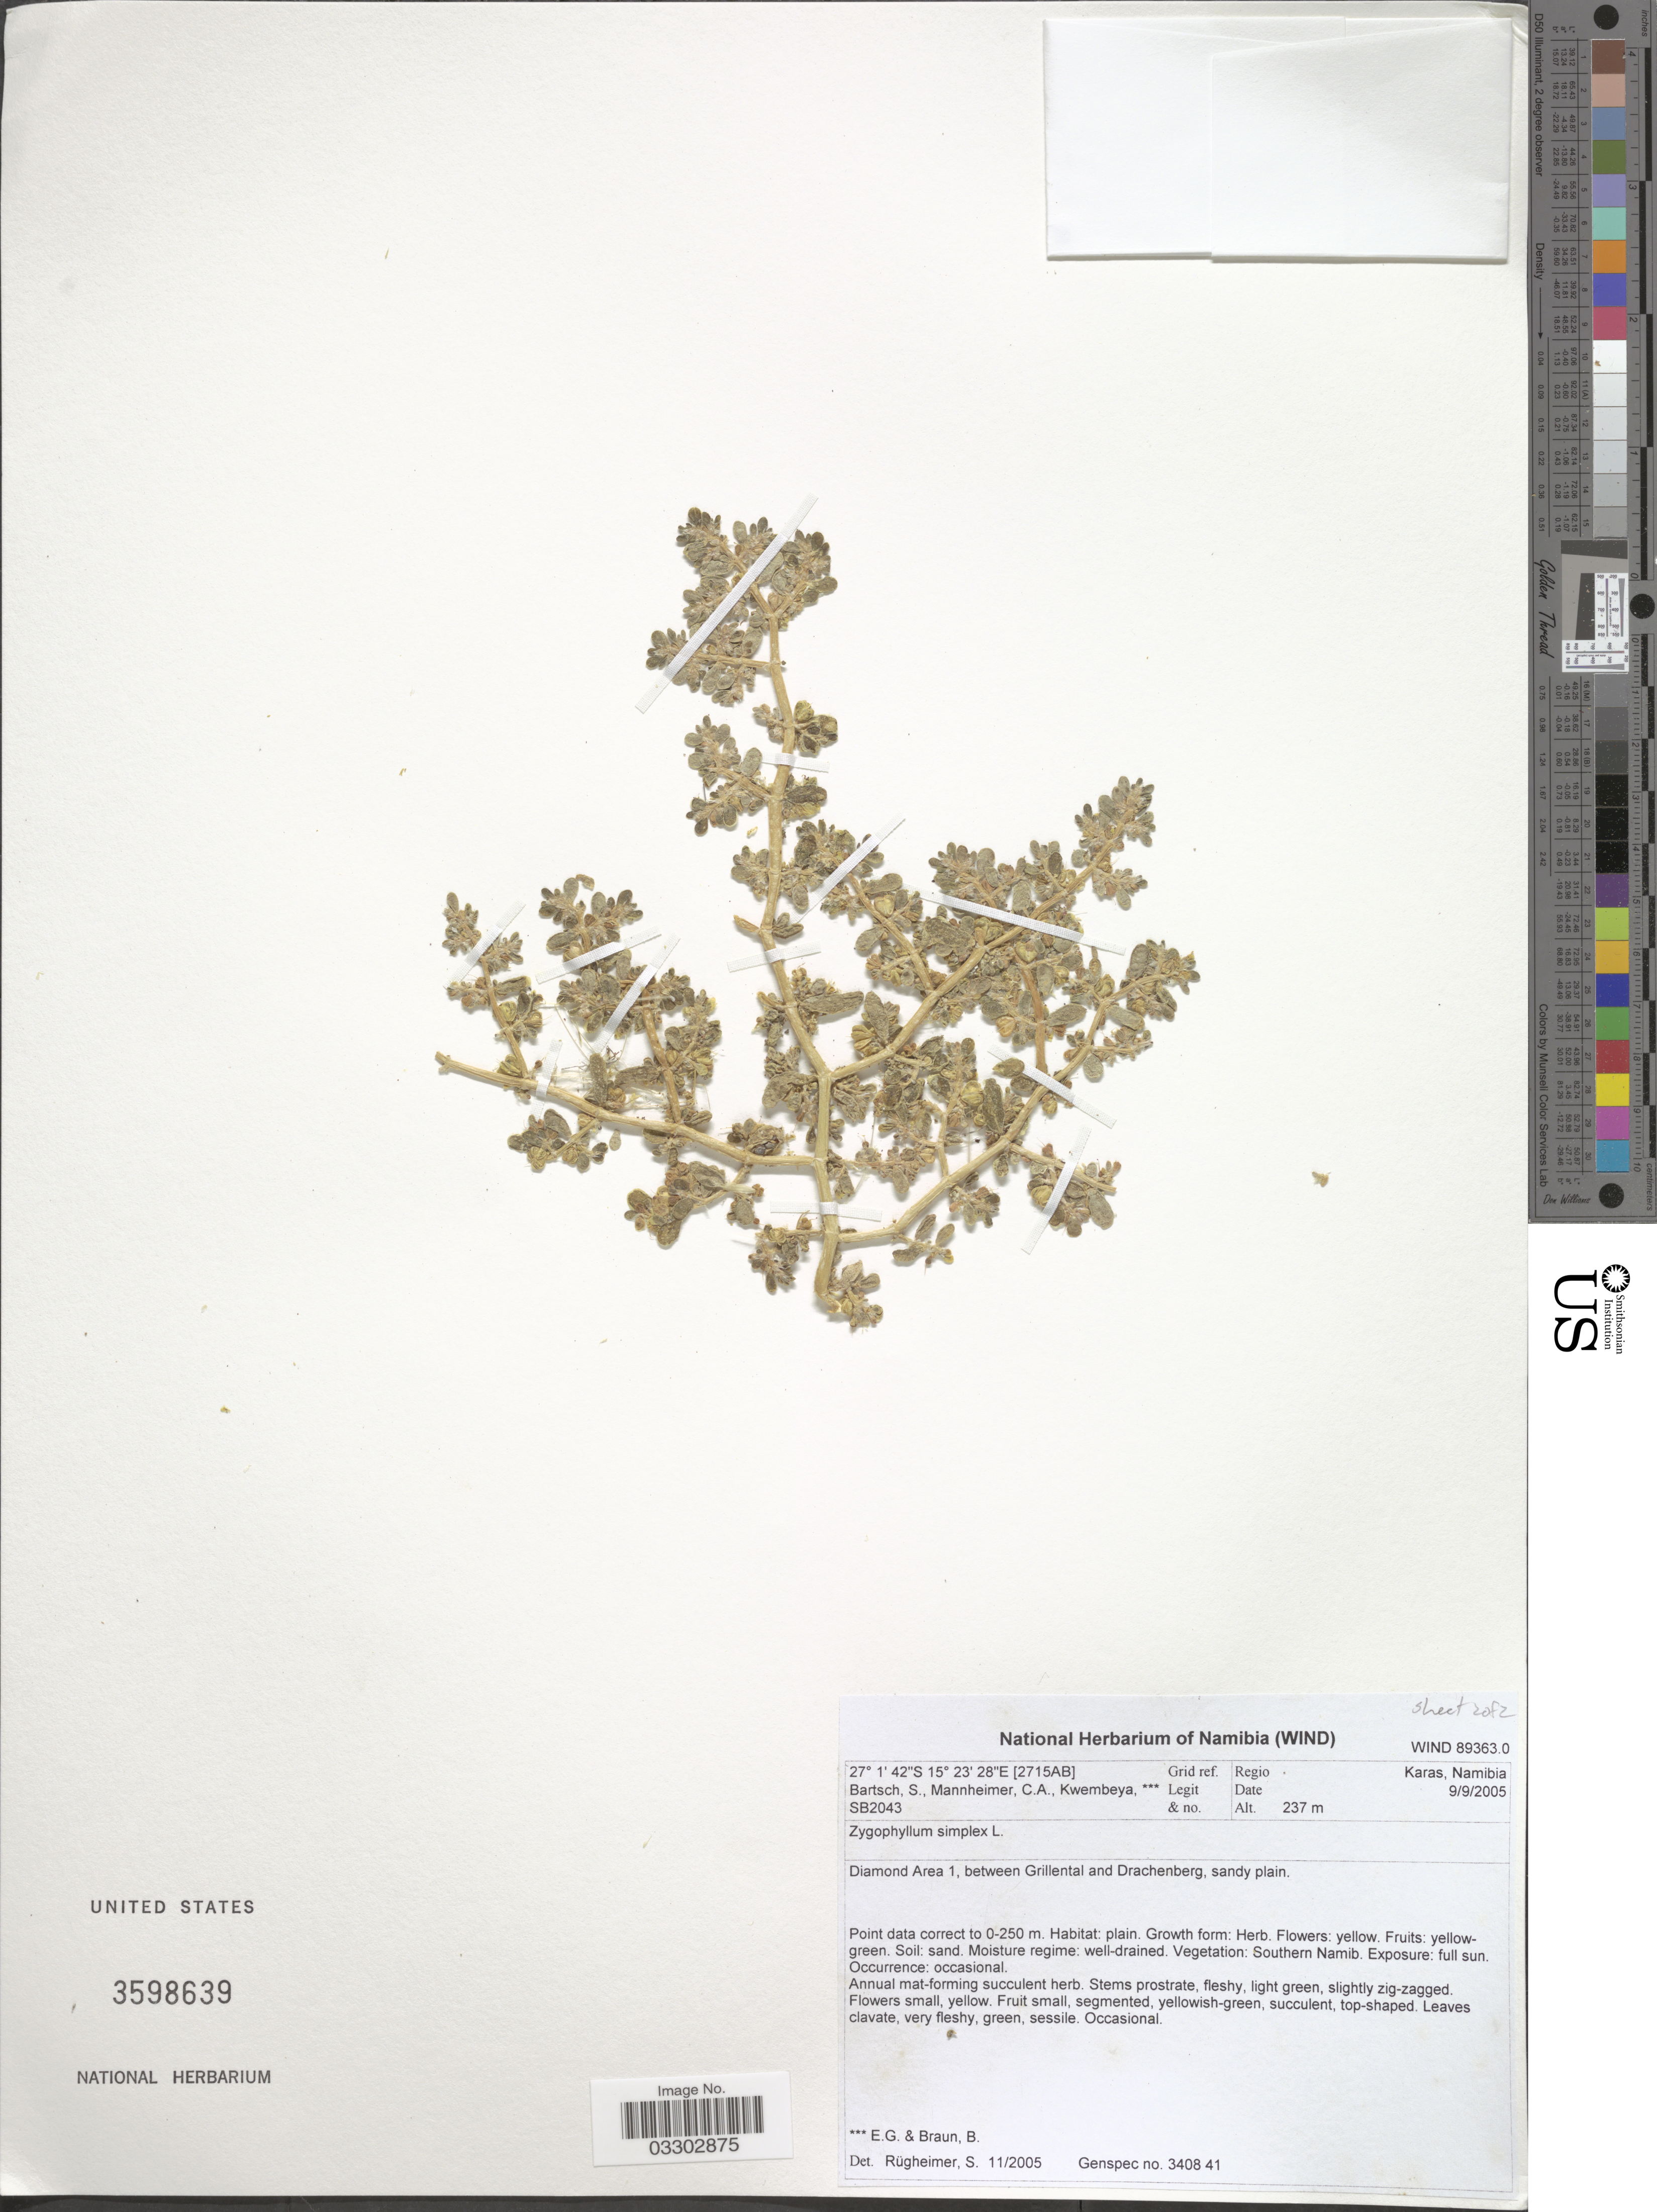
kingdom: Plantae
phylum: Tracheophyta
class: Magnoliopsida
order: Zygophyllales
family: Zygophyllaceae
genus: Zygophyllum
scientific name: Zygophyllum simplex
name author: L.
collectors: S. Bartsch, C. A. Mannheimer & Kwembeya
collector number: SB2043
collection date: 2005-09-09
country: Namibia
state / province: Karas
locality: Grid ref. [2715AB]. Regio Karas, Namibia. Diamond Area 1, between Grillental and Drachenberg.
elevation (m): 237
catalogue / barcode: US 3598639